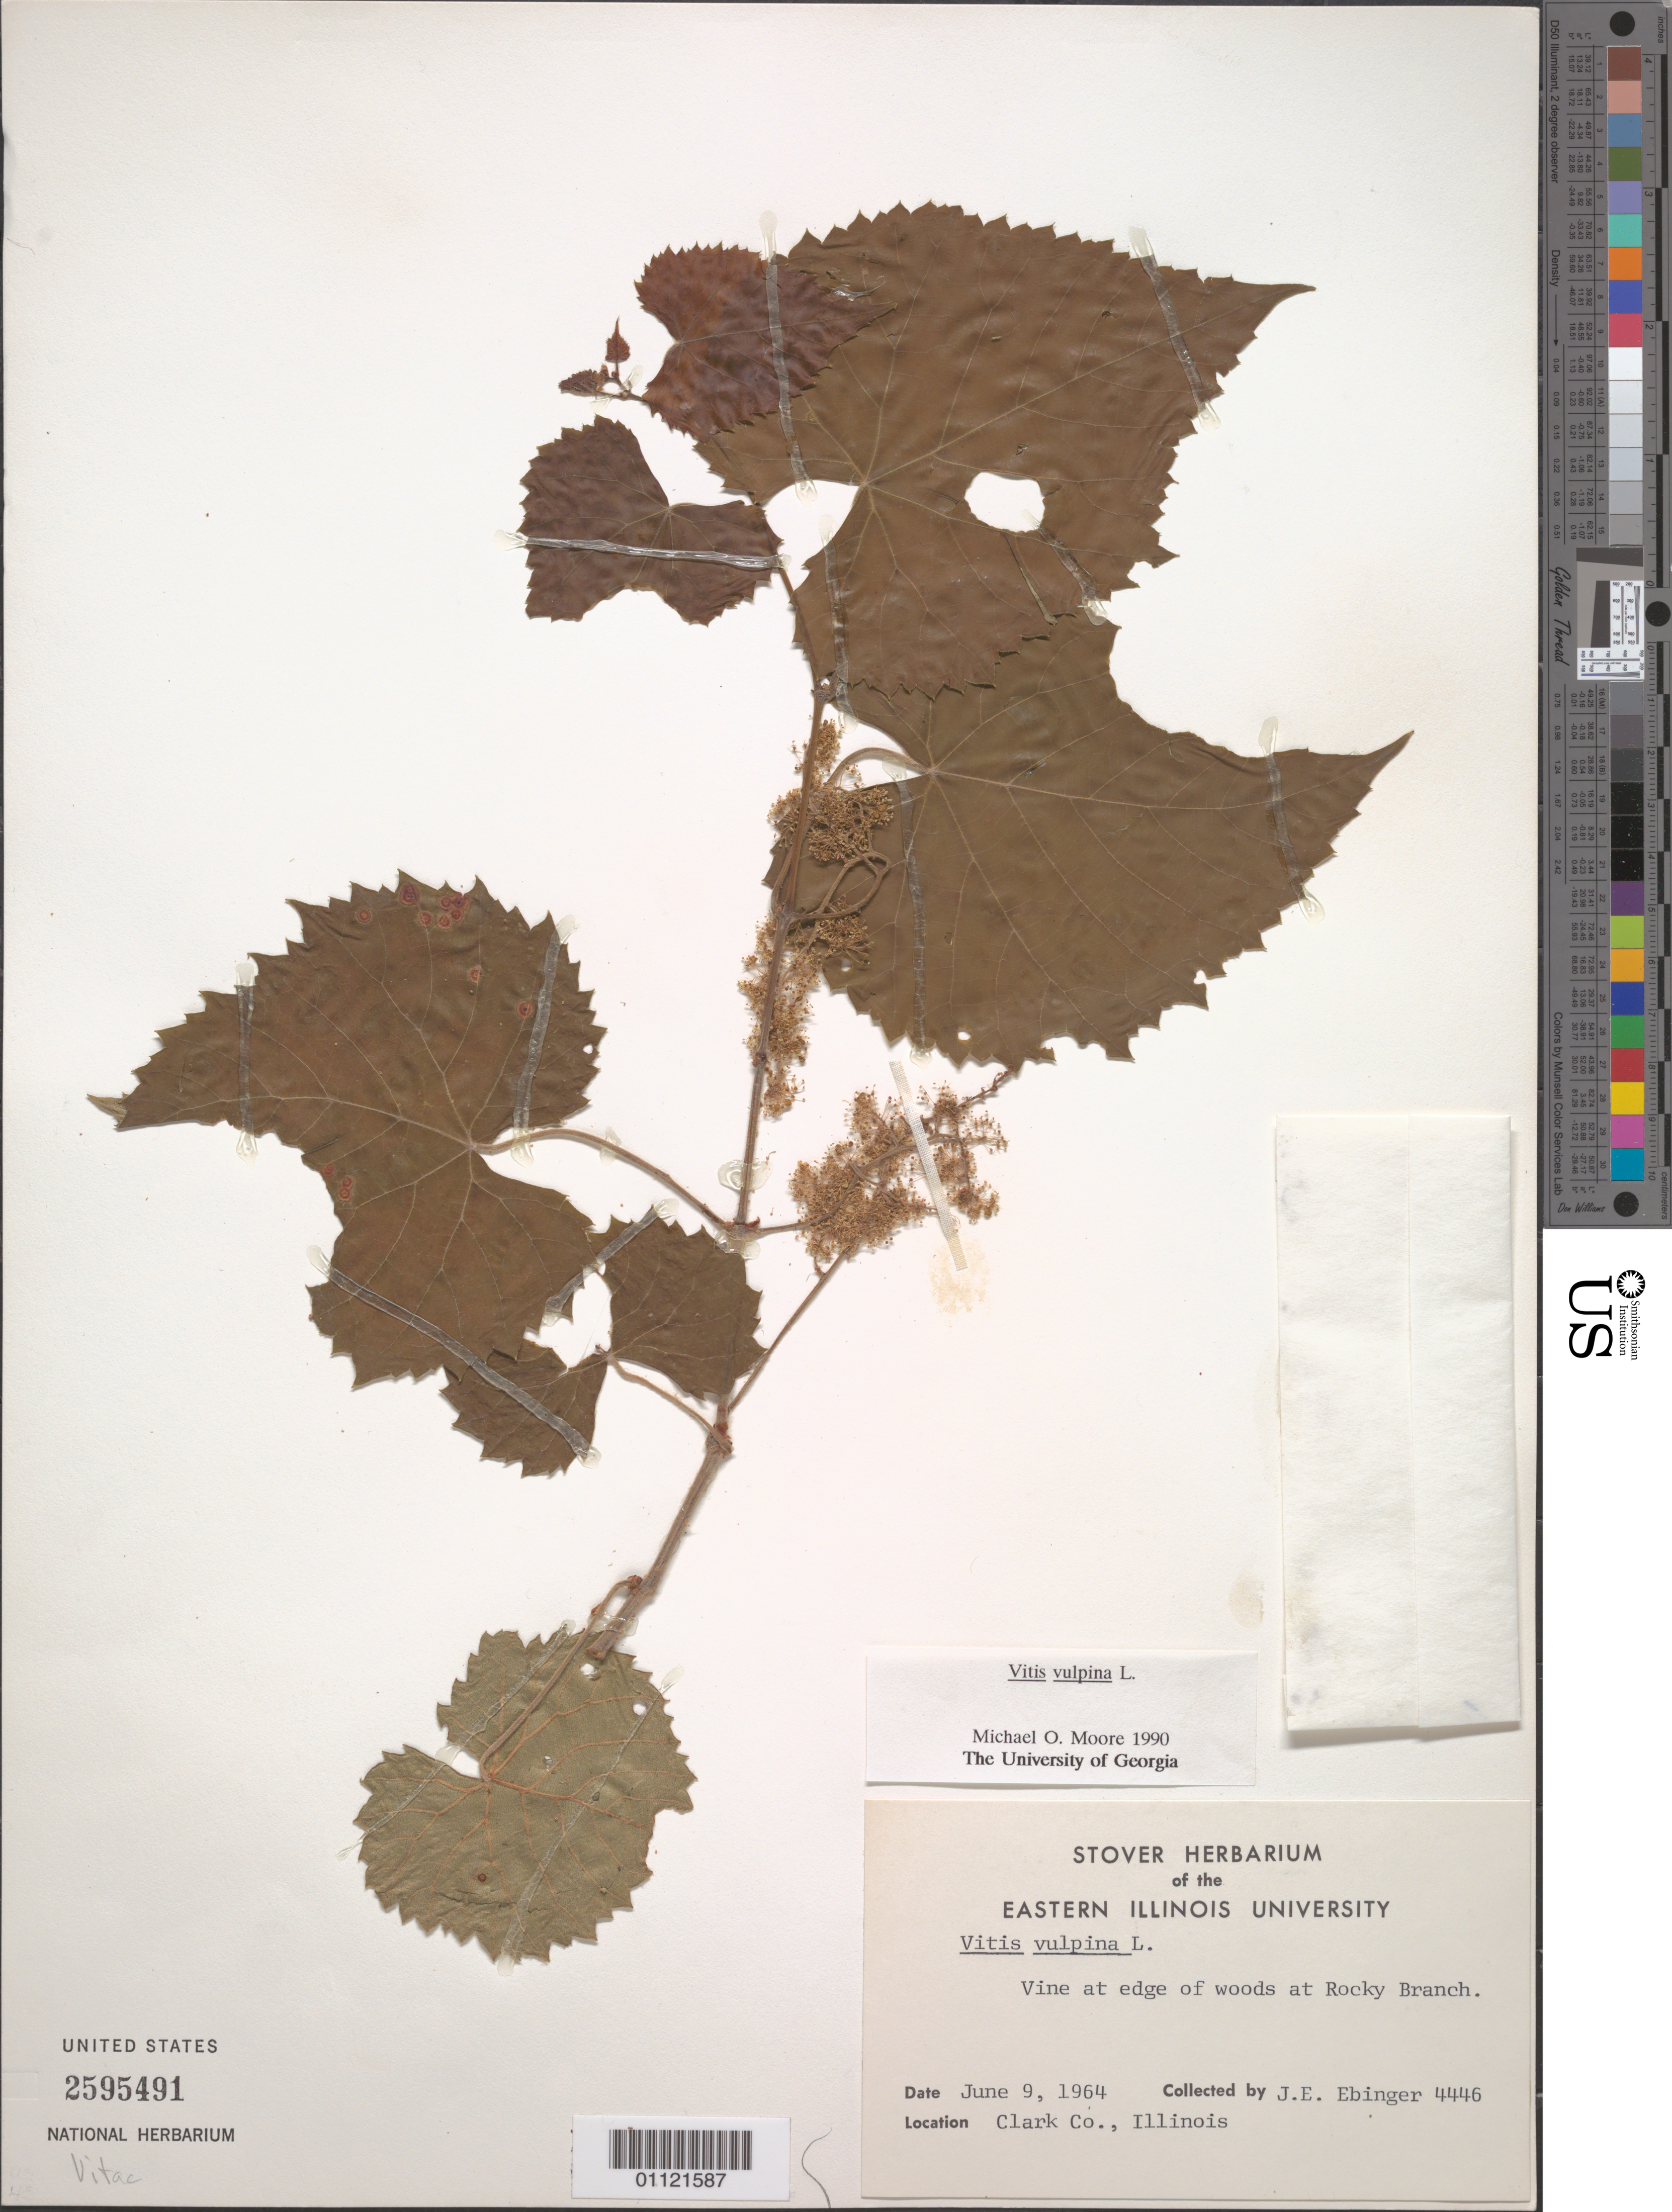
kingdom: Plantae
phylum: Tracheophyta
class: Magnoliopsida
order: Vitales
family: Vitaceae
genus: Vitis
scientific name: Vitis vulpina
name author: L.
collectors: J. Ebinger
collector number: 4446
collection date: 1964-06-09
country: United States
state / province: Illinois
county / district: Clark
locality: Rocky Branch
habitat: edge of woods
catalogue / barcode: US 2595491